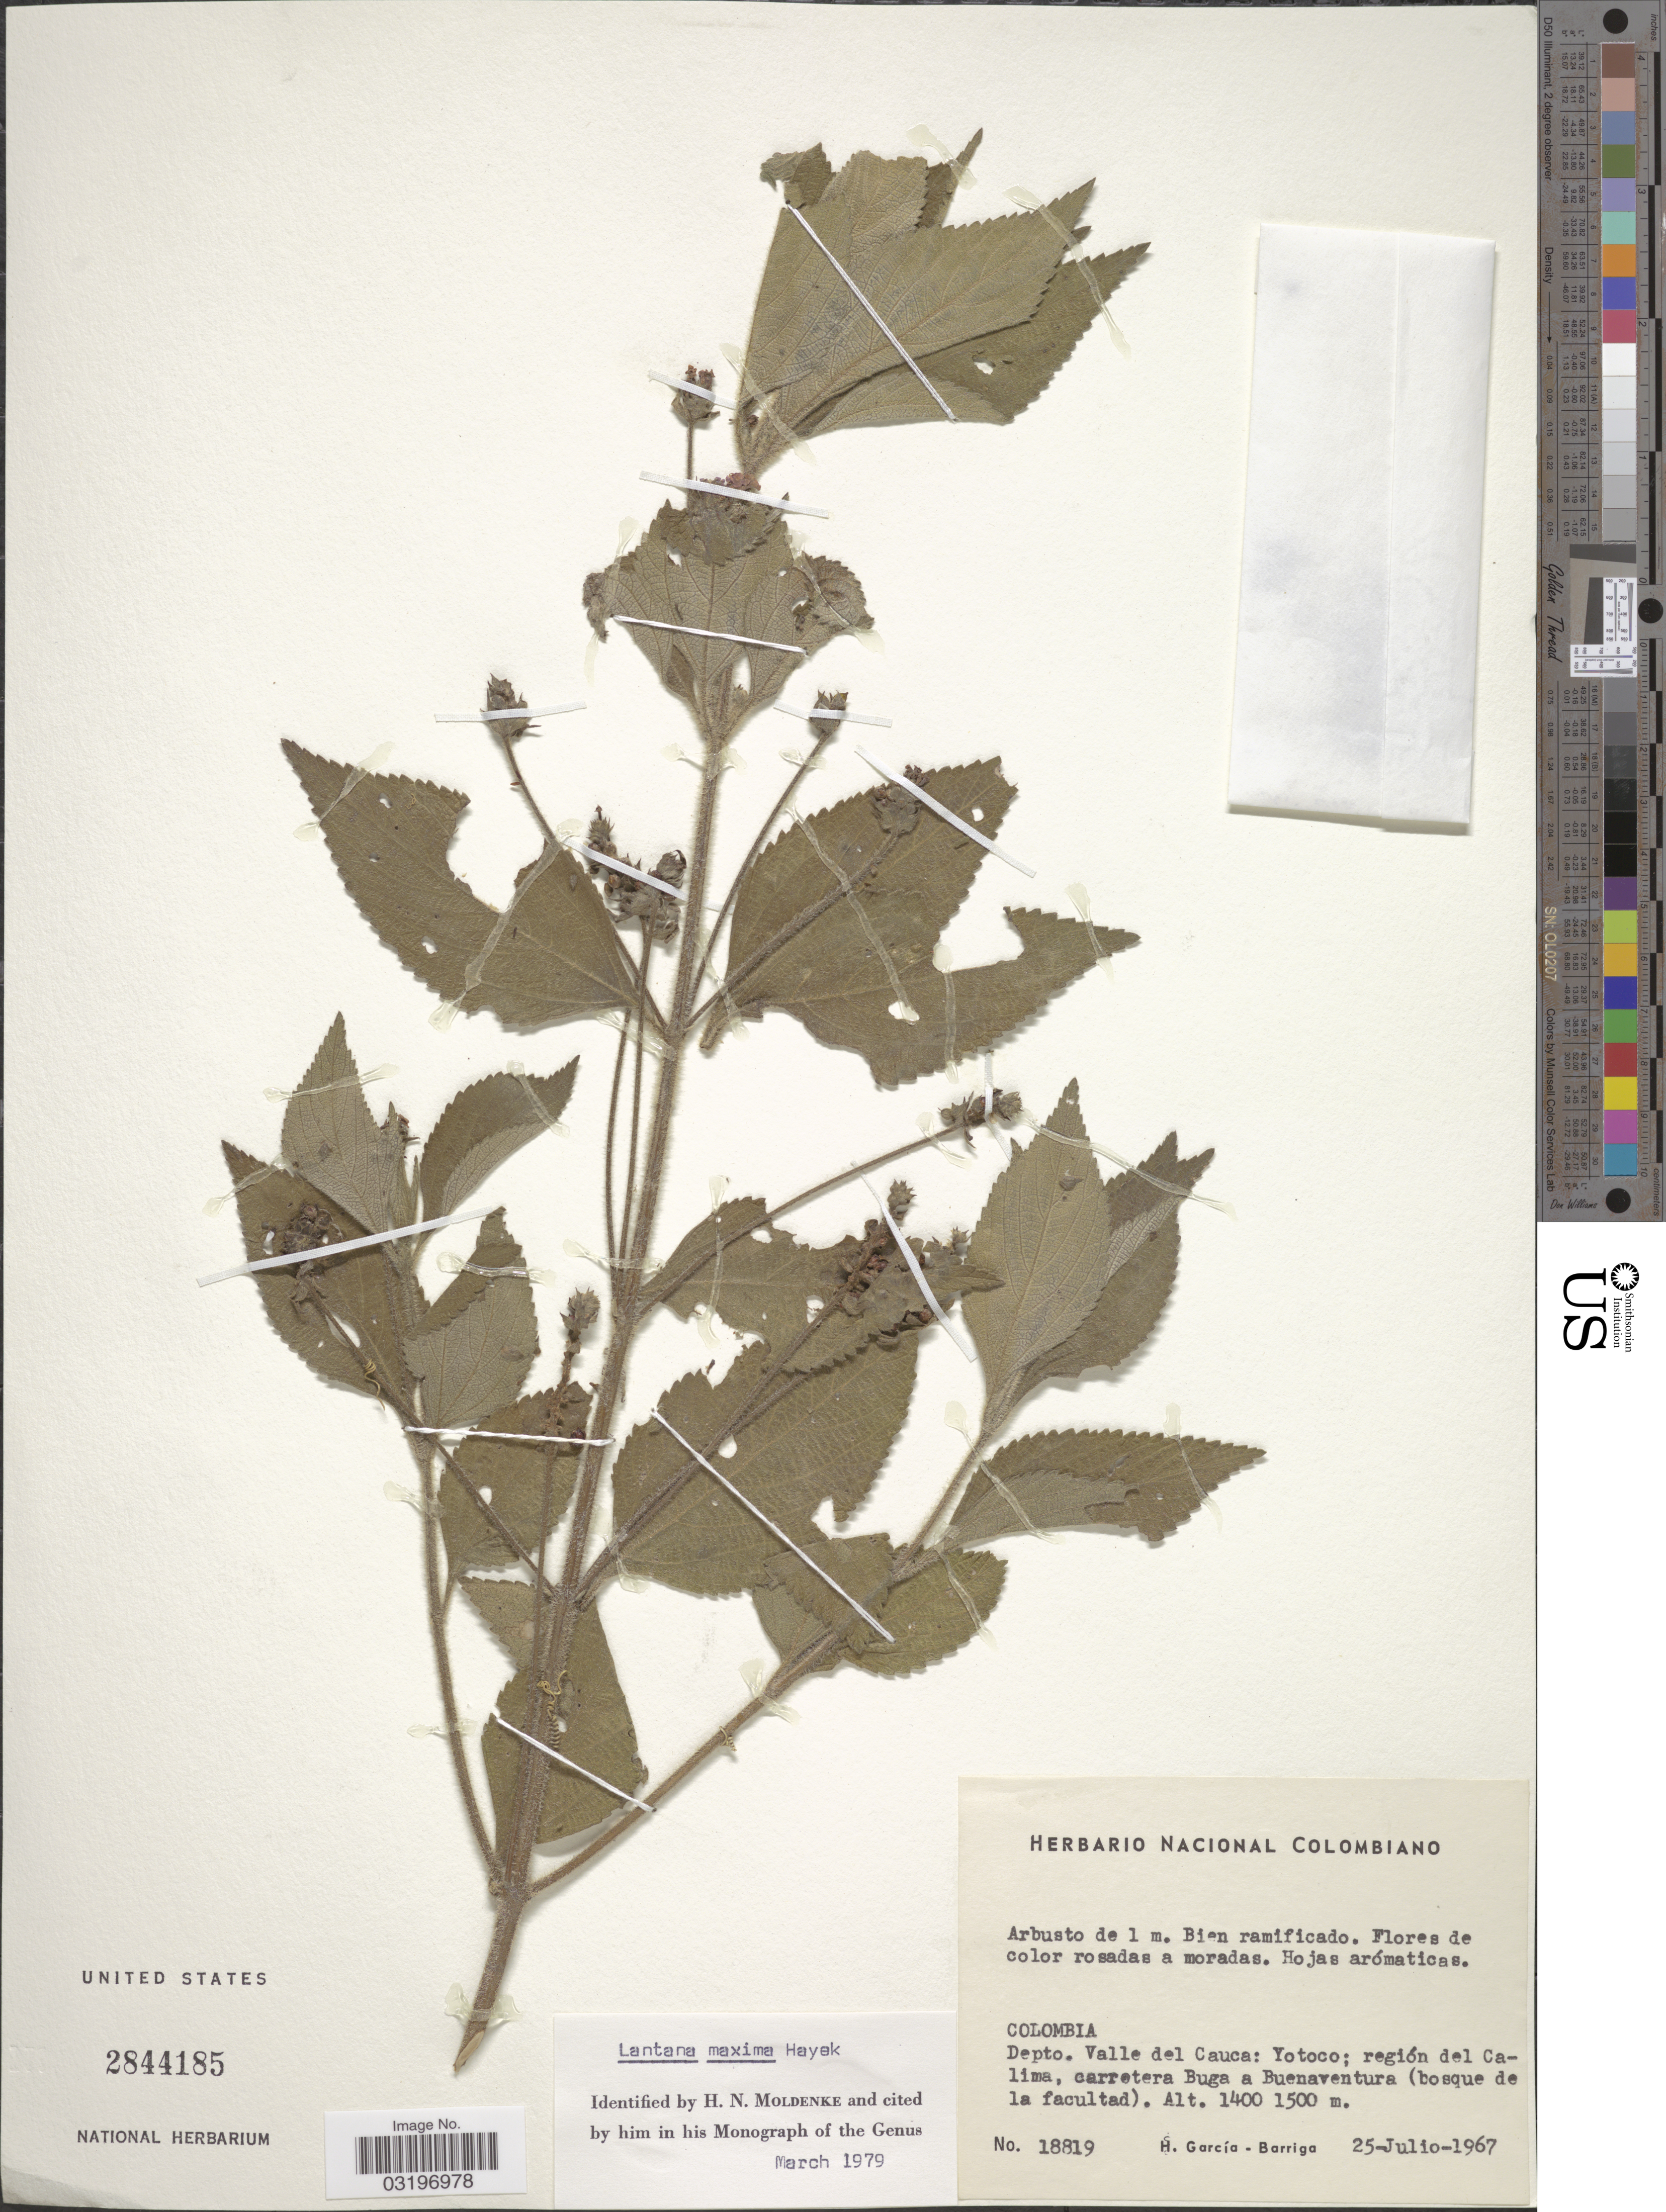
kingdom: Plantae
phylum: Tracheophyta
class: Magnoliopsida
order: Lamiales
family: Verbenaceae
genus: Lantana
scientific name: Lantana maxima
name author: Hayek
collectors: H. García Barriga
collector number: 18819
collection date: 1967-07-25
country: Colombia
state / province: Valle del Cauca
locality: Depto. Valle del Cauca: Yotoco; región del Calima, carretera Buga a Buenaventura (bosque de la facultad).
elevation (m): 1400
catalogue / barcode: US 2844185